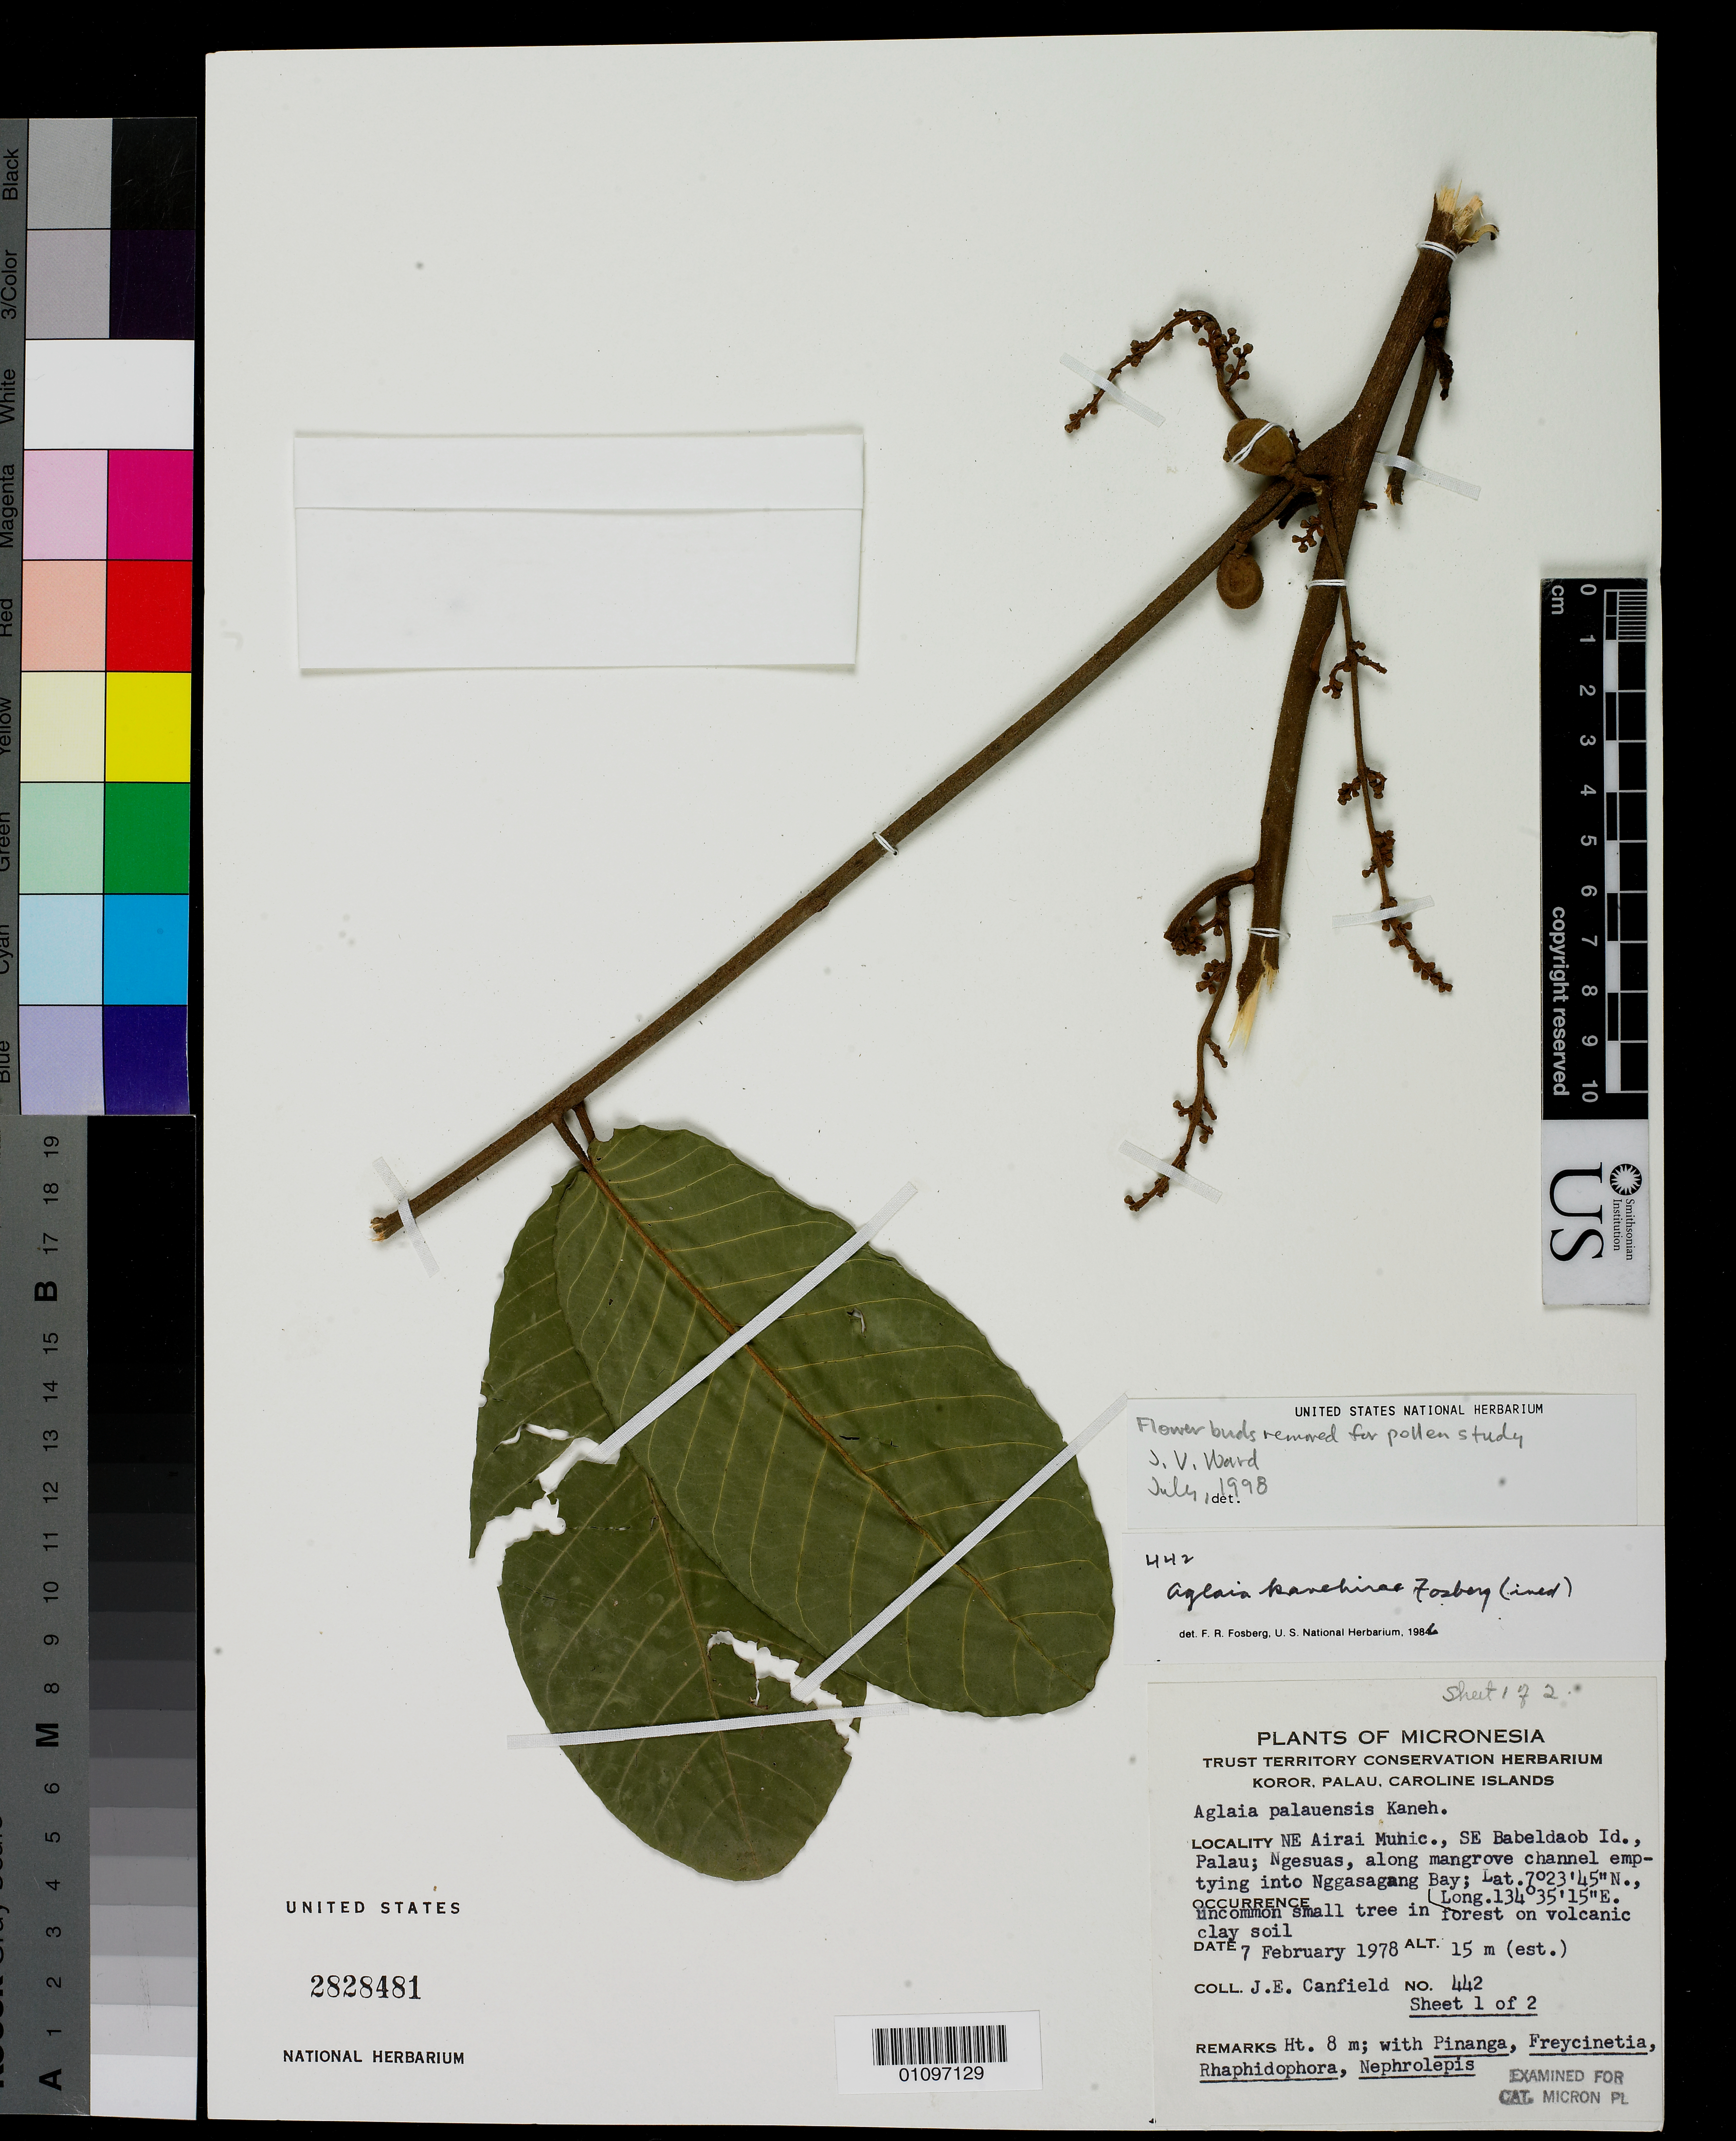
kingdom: Plantae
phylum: Tracheophyta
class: Magnoliopsida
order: Sapindales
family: Meliaceae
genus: Aglaia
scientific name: Aglaia mariannensis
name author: Merr.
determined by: Pannell, C. M.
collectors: J. E. Canfield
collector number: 442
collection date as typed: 07 Feb 1978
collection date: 1978-02-07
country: Palau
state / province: Airai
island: Babeldaob [Babelthuap]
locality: SE Babeldaob I., Ngesuas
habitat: Along mangrove channel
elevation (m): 15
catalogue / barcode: US 2828481